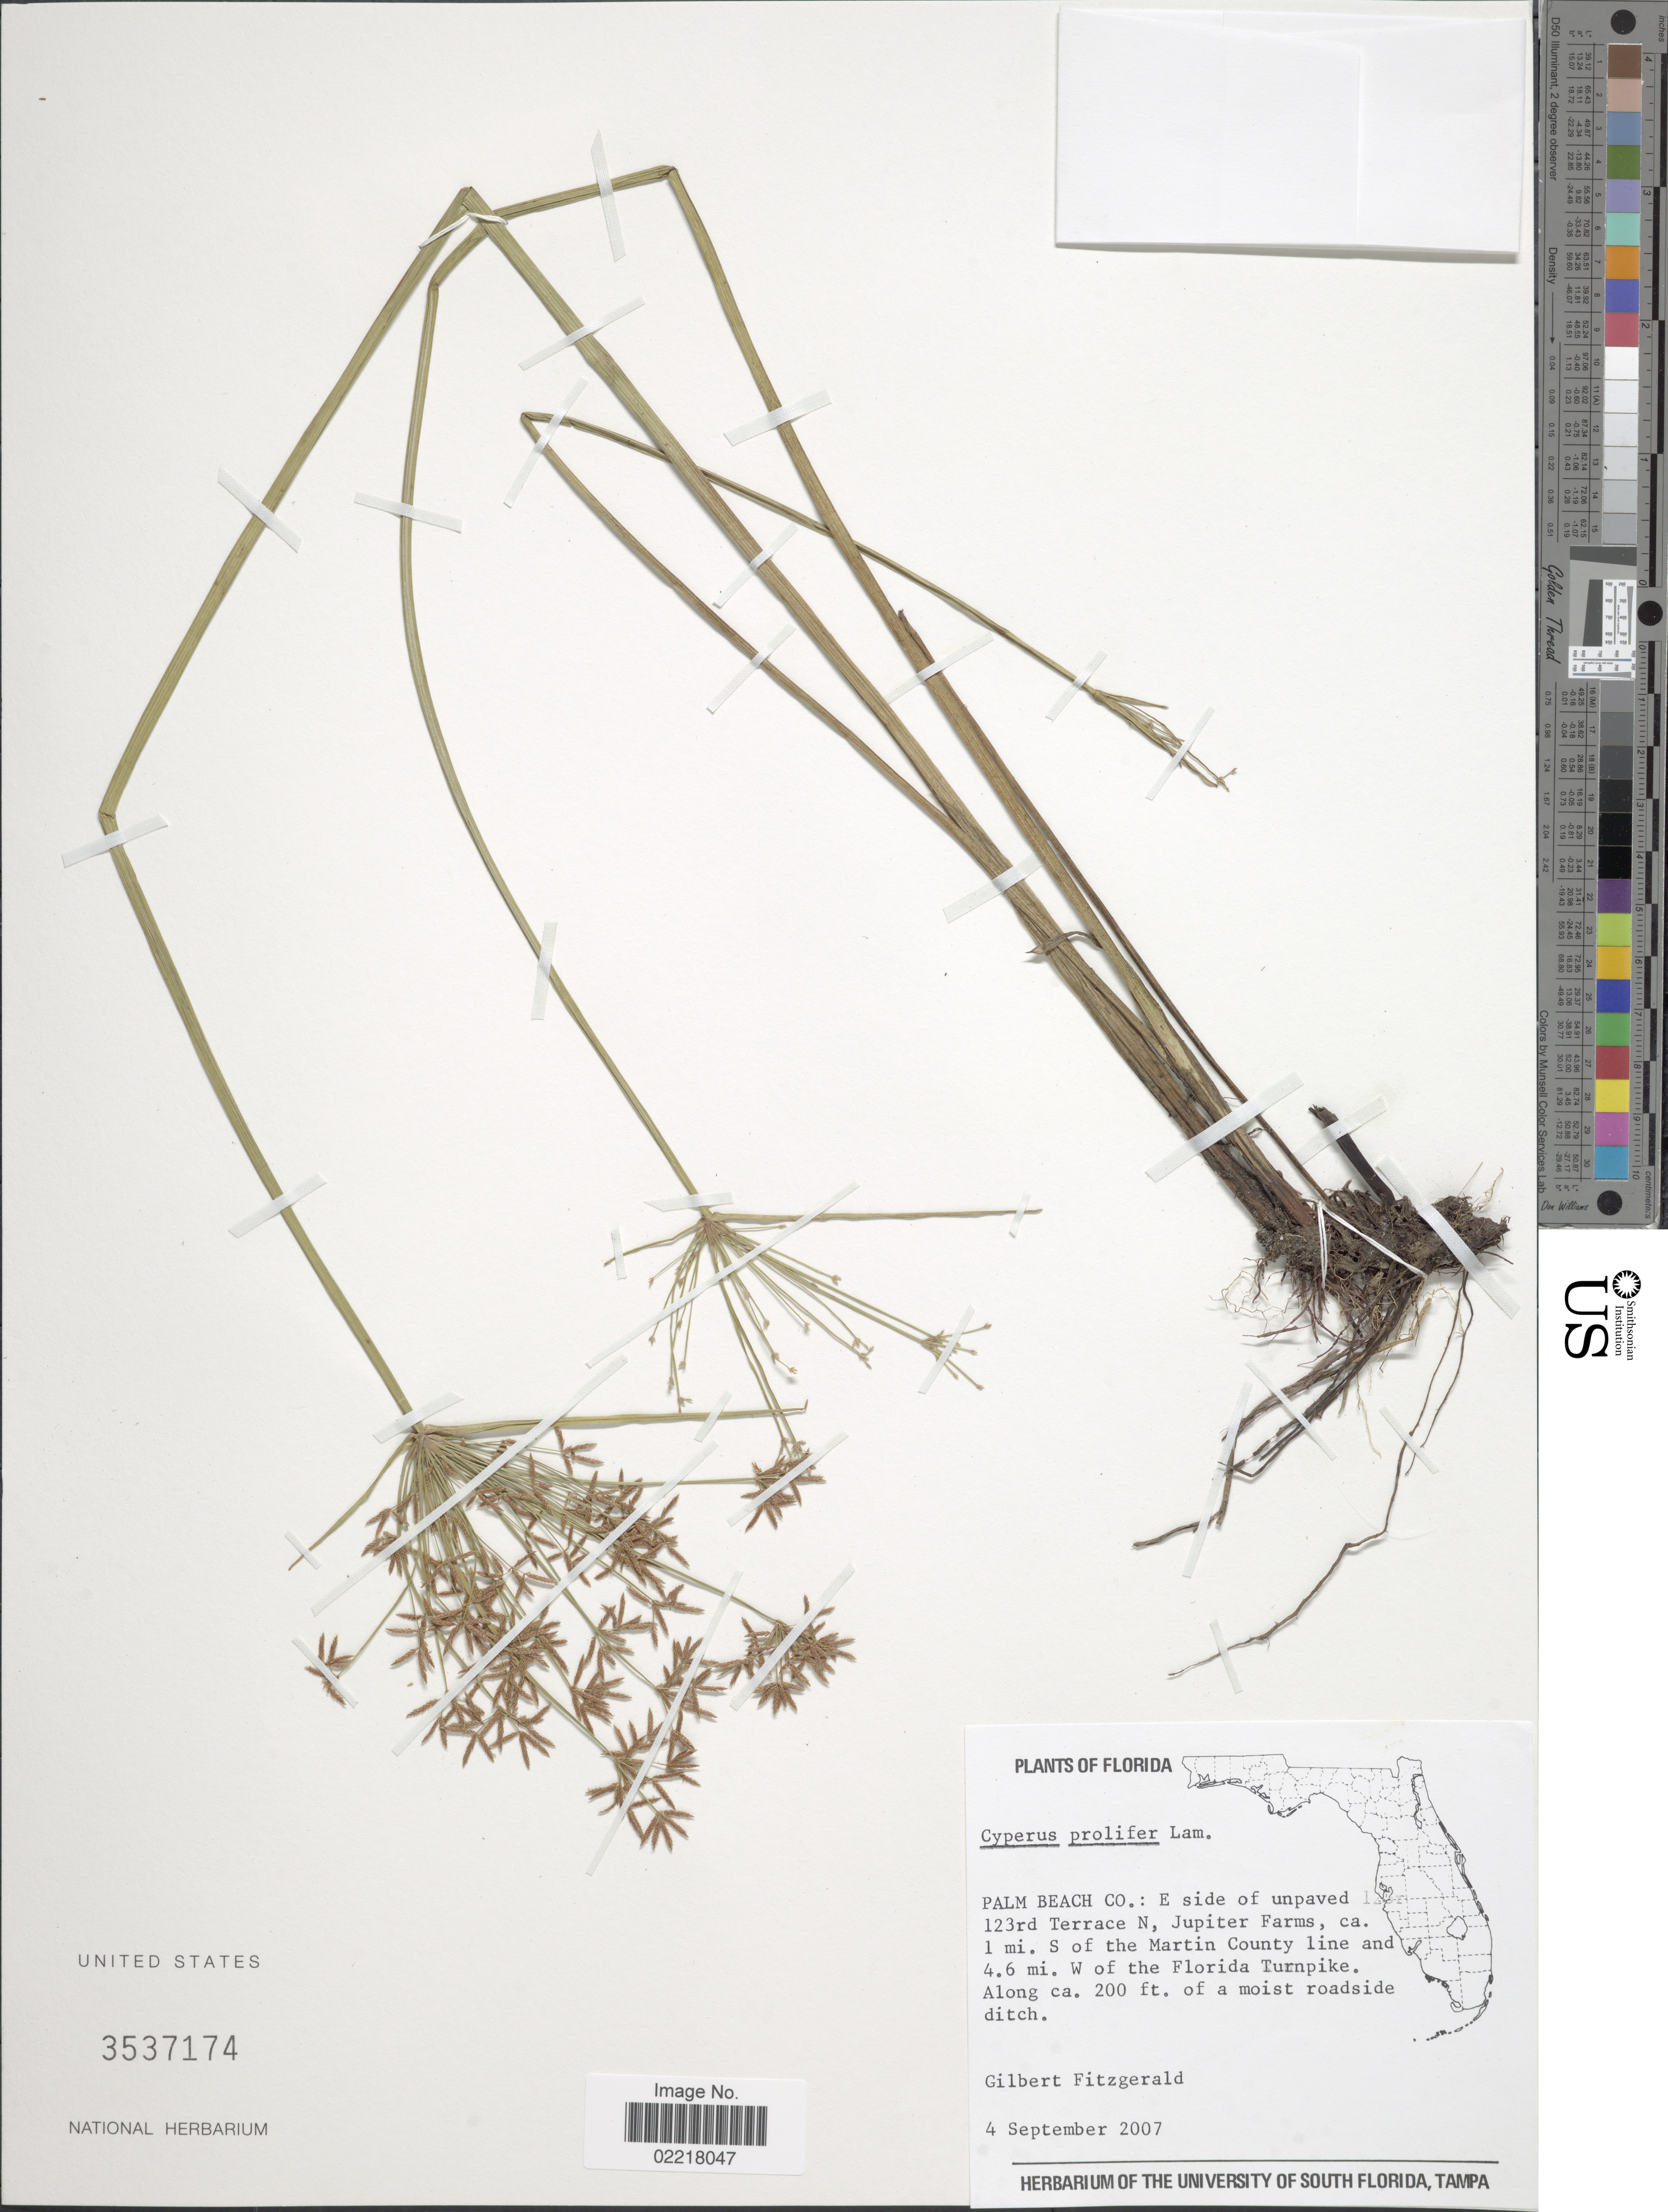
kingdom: Plantae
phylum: Tracheophyta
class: Liliopsida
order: Poales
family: Cyperaceae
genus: Cyperus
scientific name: Cyperus prolifer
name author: Lam.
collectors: G. Fitzgerald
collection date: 2007-09-04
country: United States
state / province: Florida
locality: Palm Beach Co.: E side of unpaved 123rd Terrace N, Jupiter Farms, ca. 1 mi. S of the Martin County line and 4.6 mi. W of the Florida Turnpike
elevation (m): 61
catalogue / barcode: US 3537174